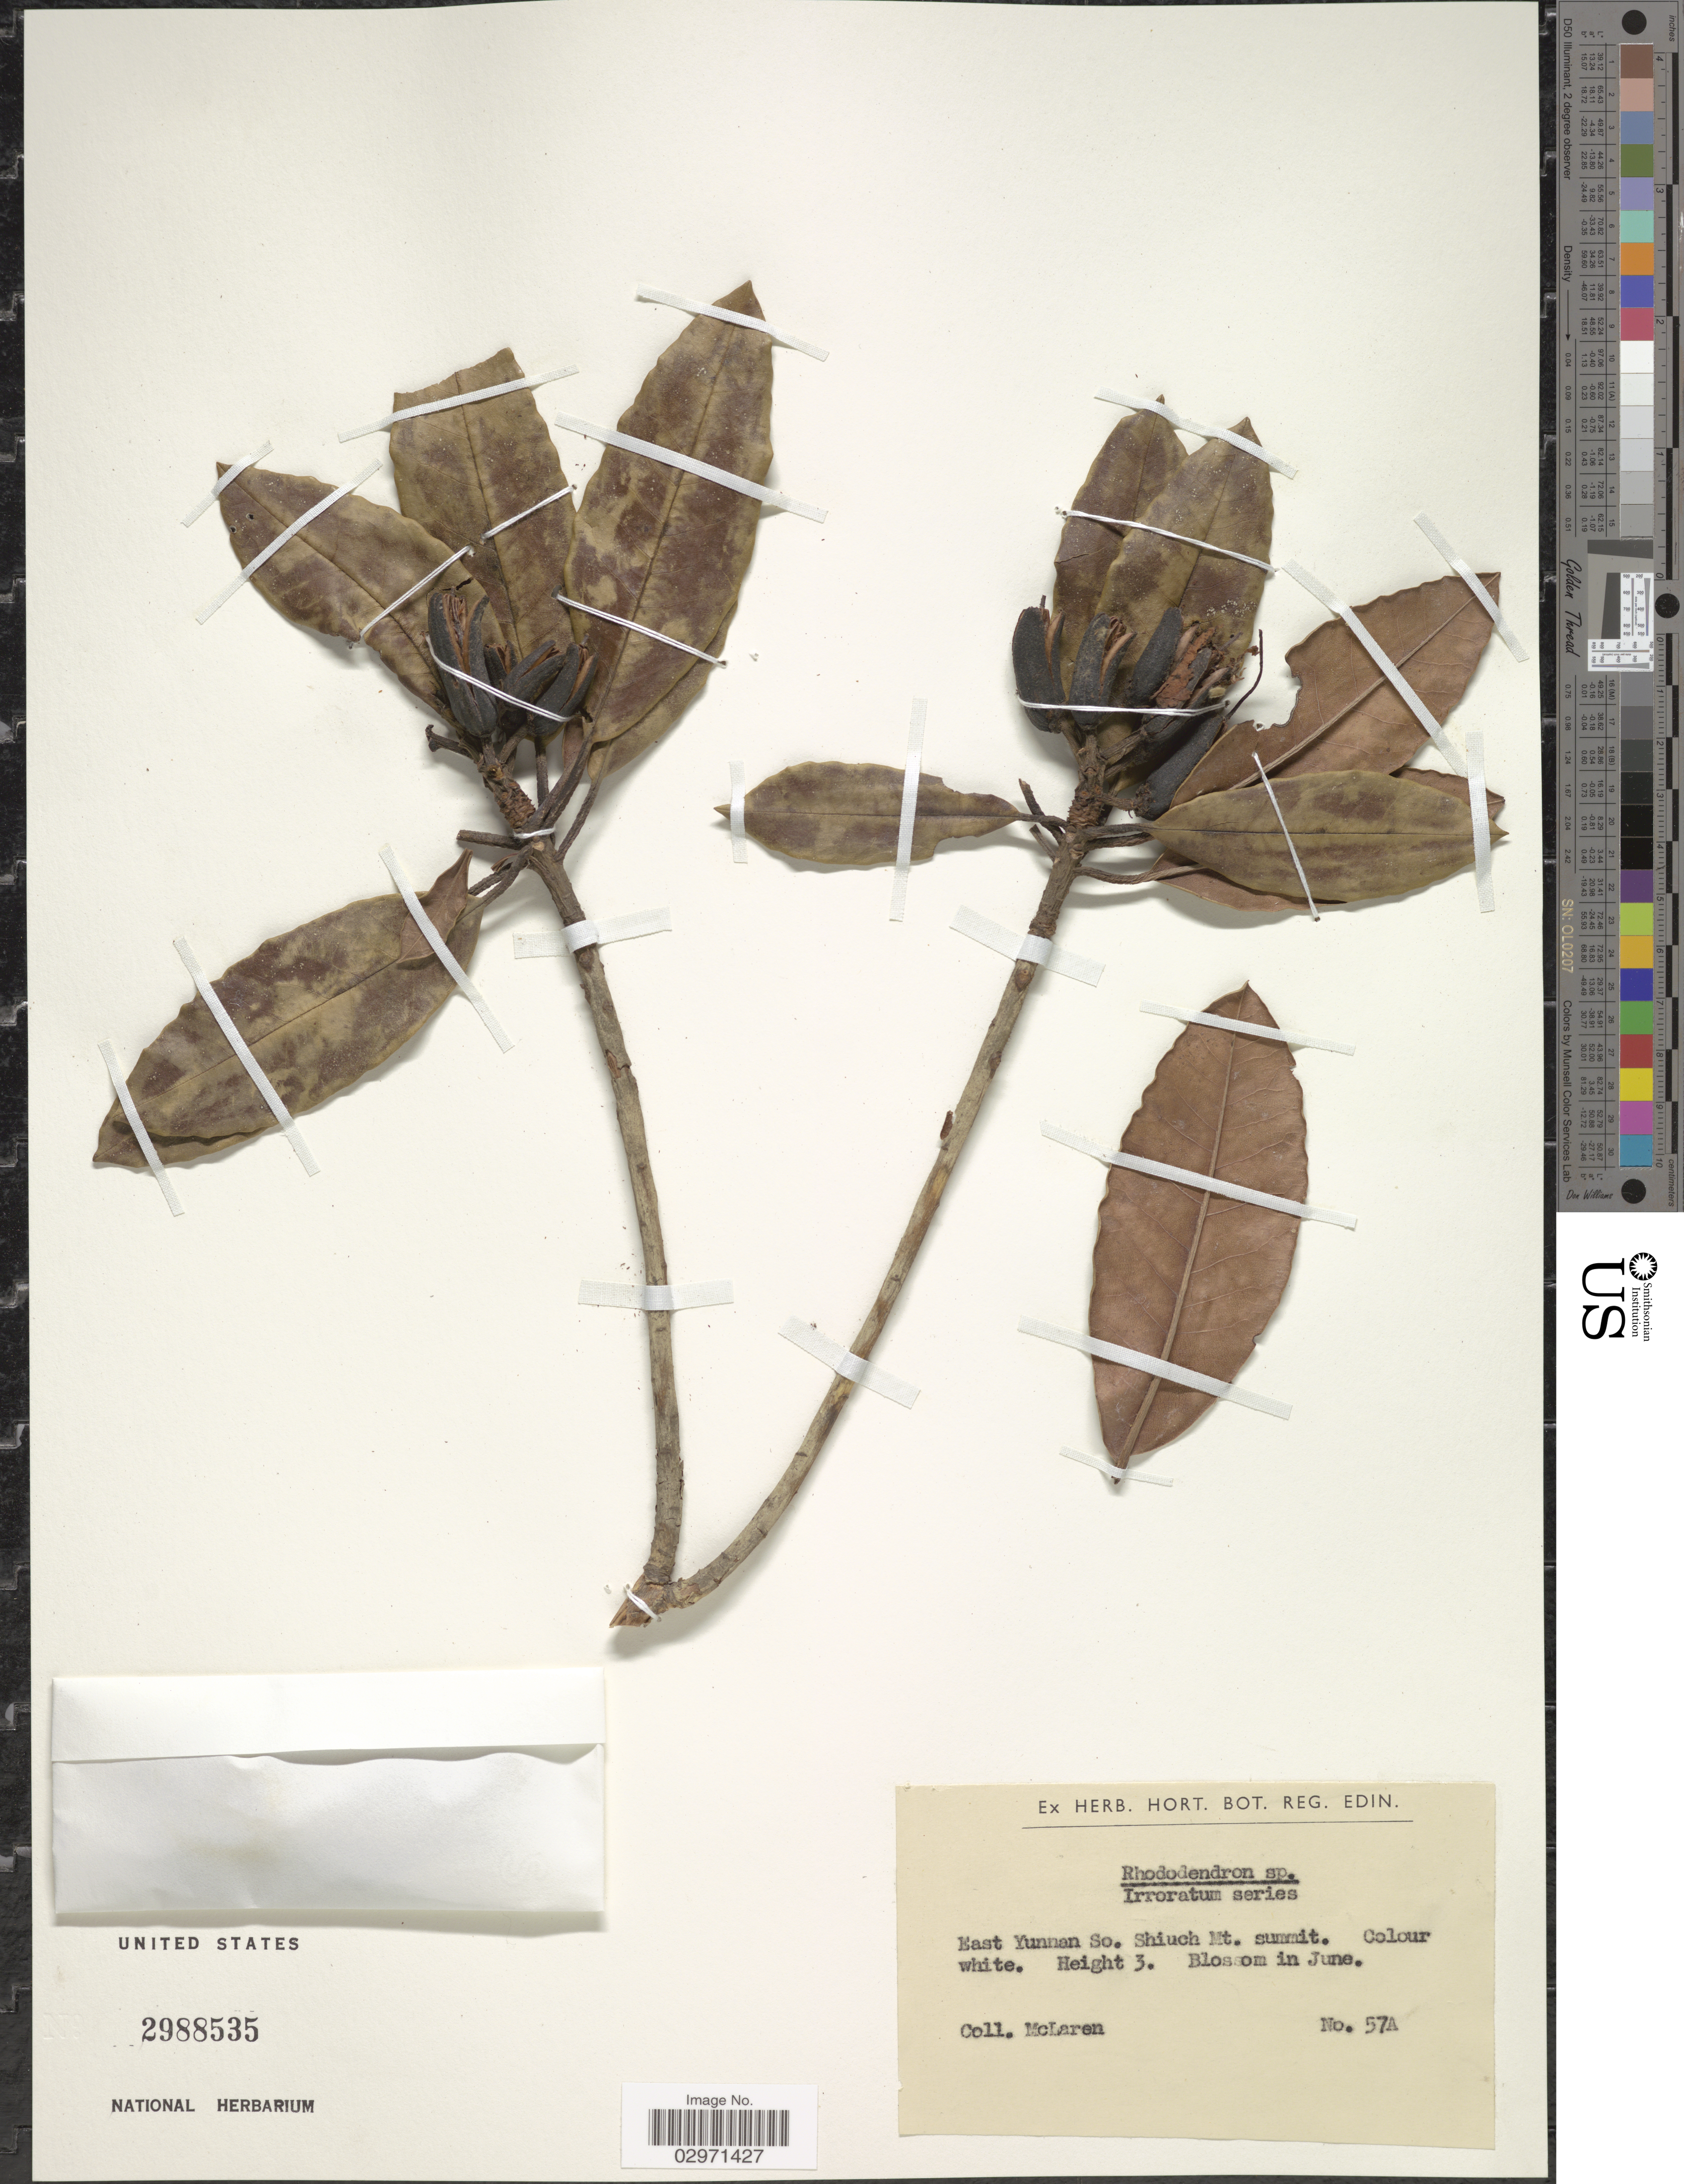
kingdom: Plantae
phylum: Tracheophyta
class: Magnoliopsida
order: Ericales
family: Ericaceae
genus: Rhododendron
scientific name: Rhododendron irroratum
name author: Franch.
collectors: McLaren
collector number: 57A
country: China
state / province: Yunnan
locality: East Yunnan So. Shiuch Mt. summit.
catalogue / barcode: US 2988535